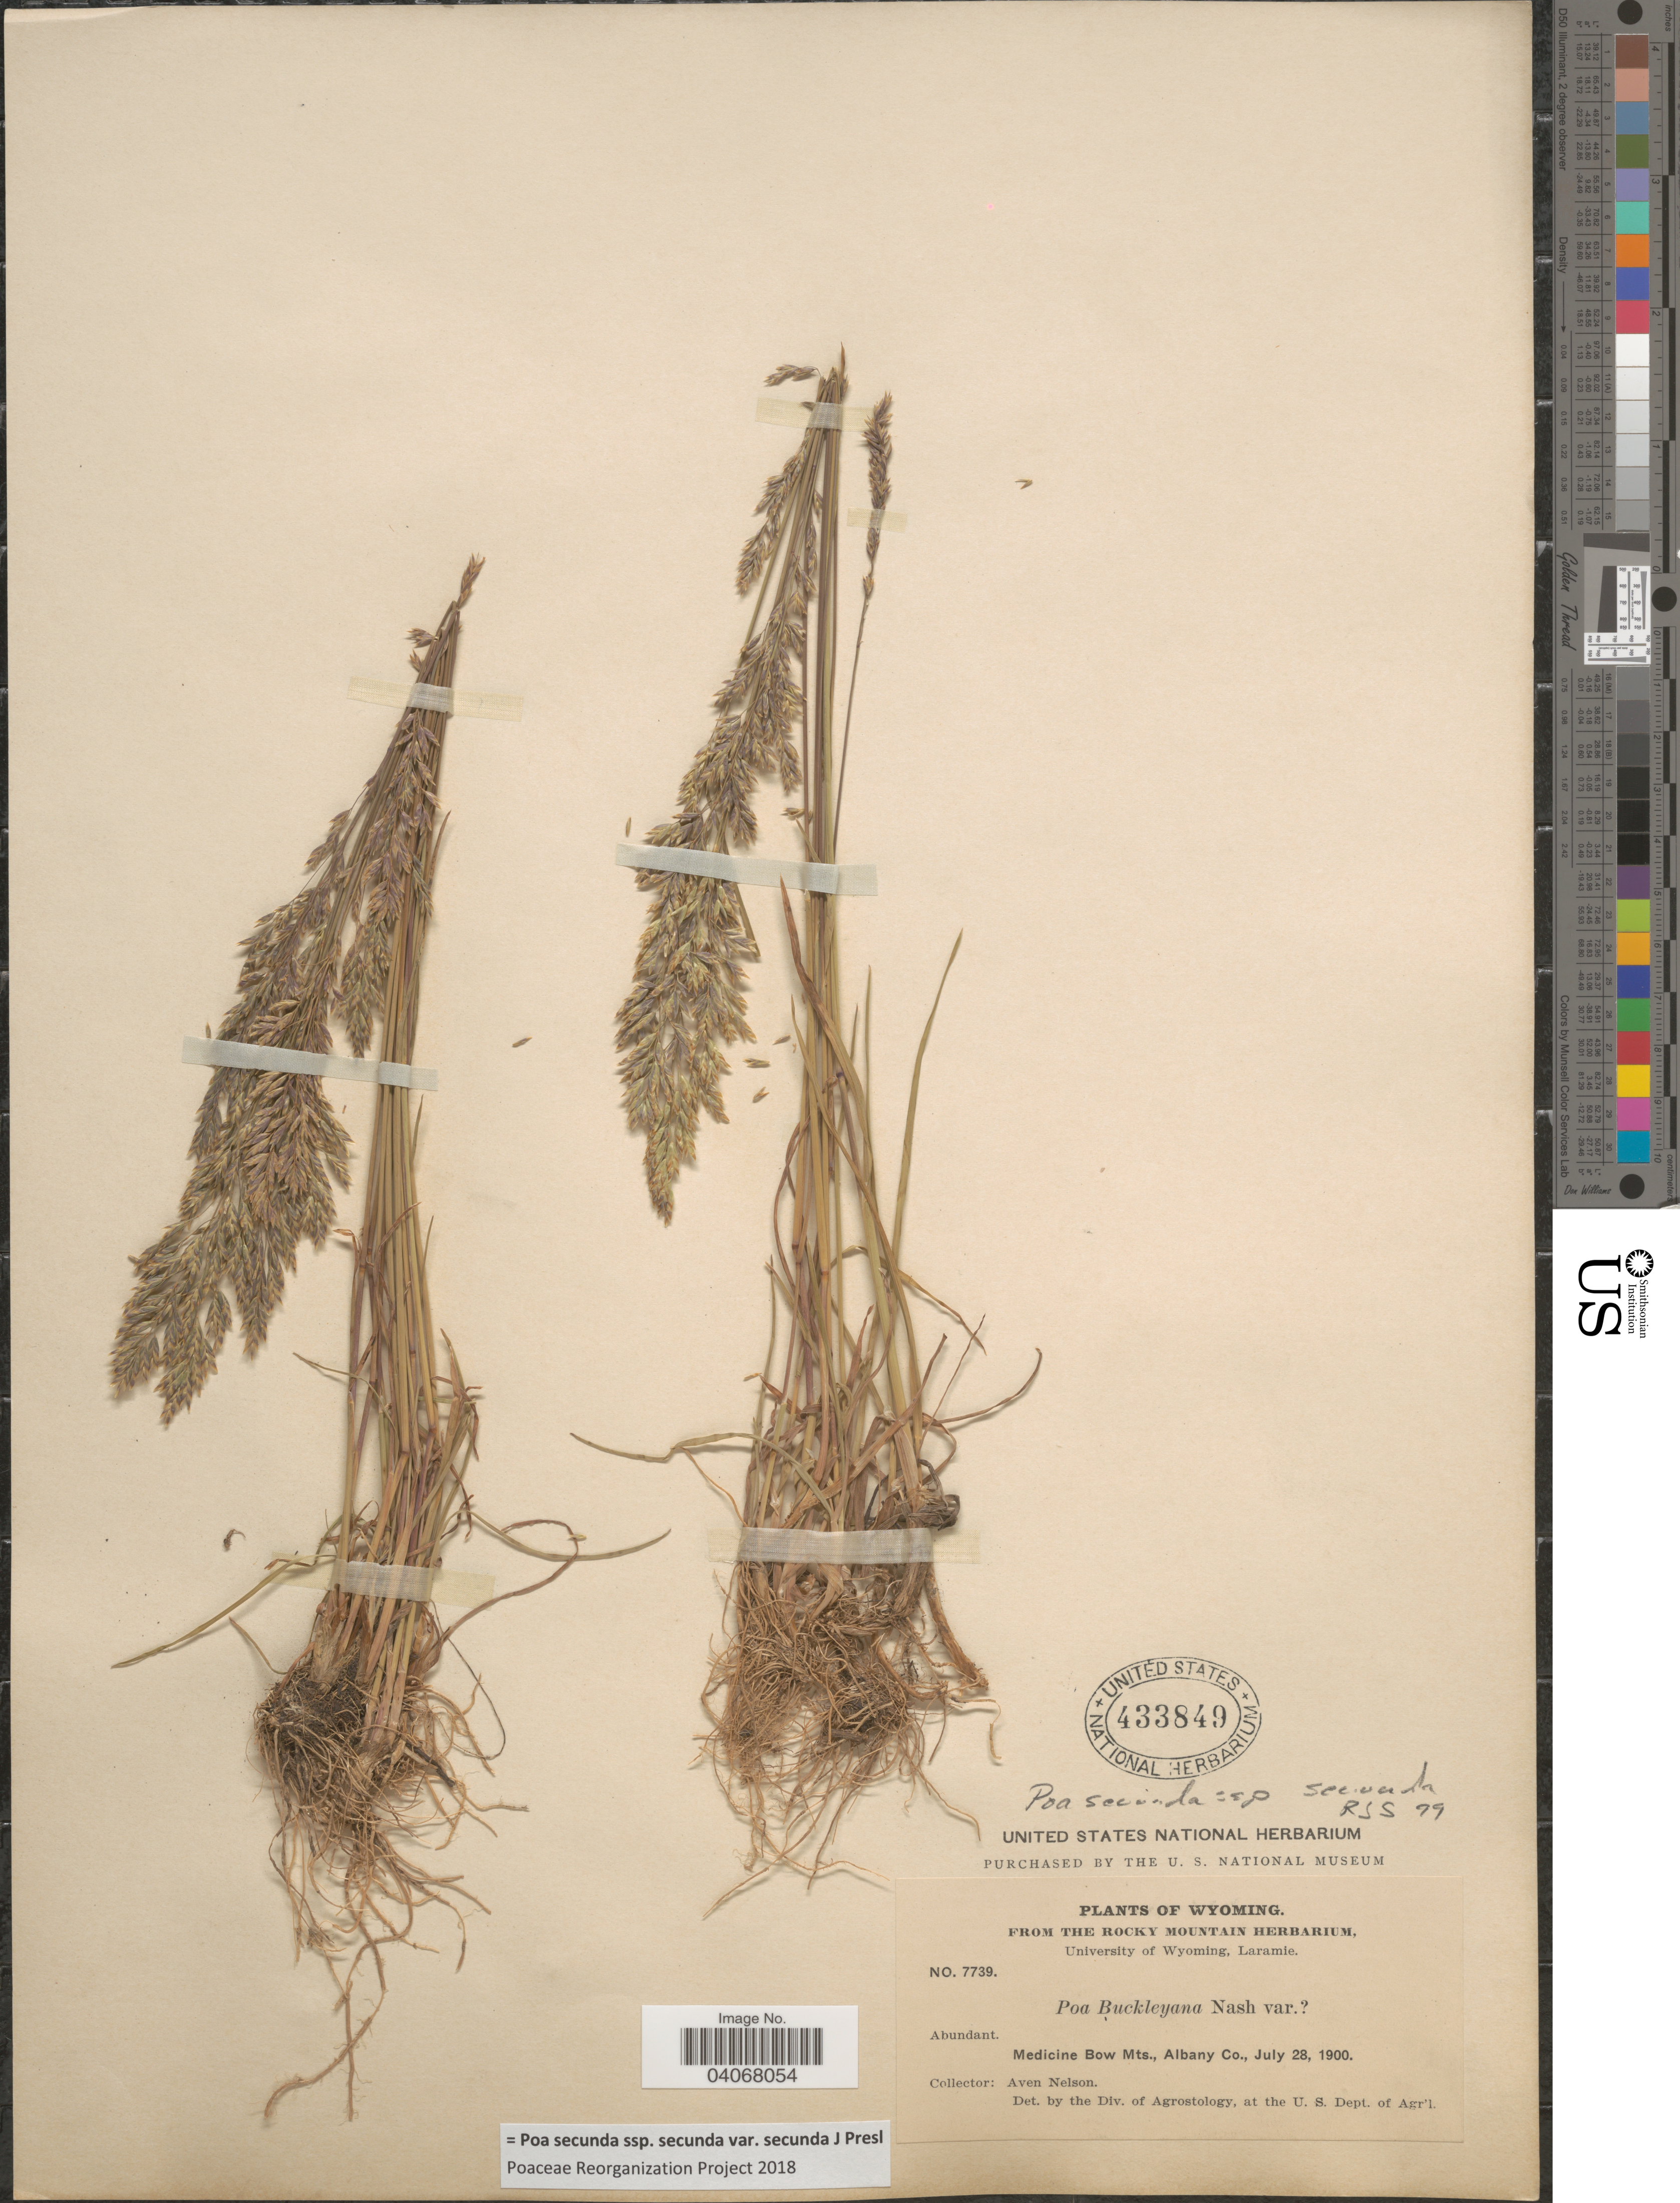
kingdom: Plantae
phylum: Tracheophyta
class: Liliopsida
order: Poales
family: Poaceae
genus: Poa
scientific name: Poa secunda subsp. secunda var. secunda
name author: J. Presl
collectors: A. Nelson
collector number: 7739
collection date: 1900-07-28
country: United States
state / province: Wyoming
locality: Medicine Bow Mts., Albany Co.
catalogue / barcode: US 433849